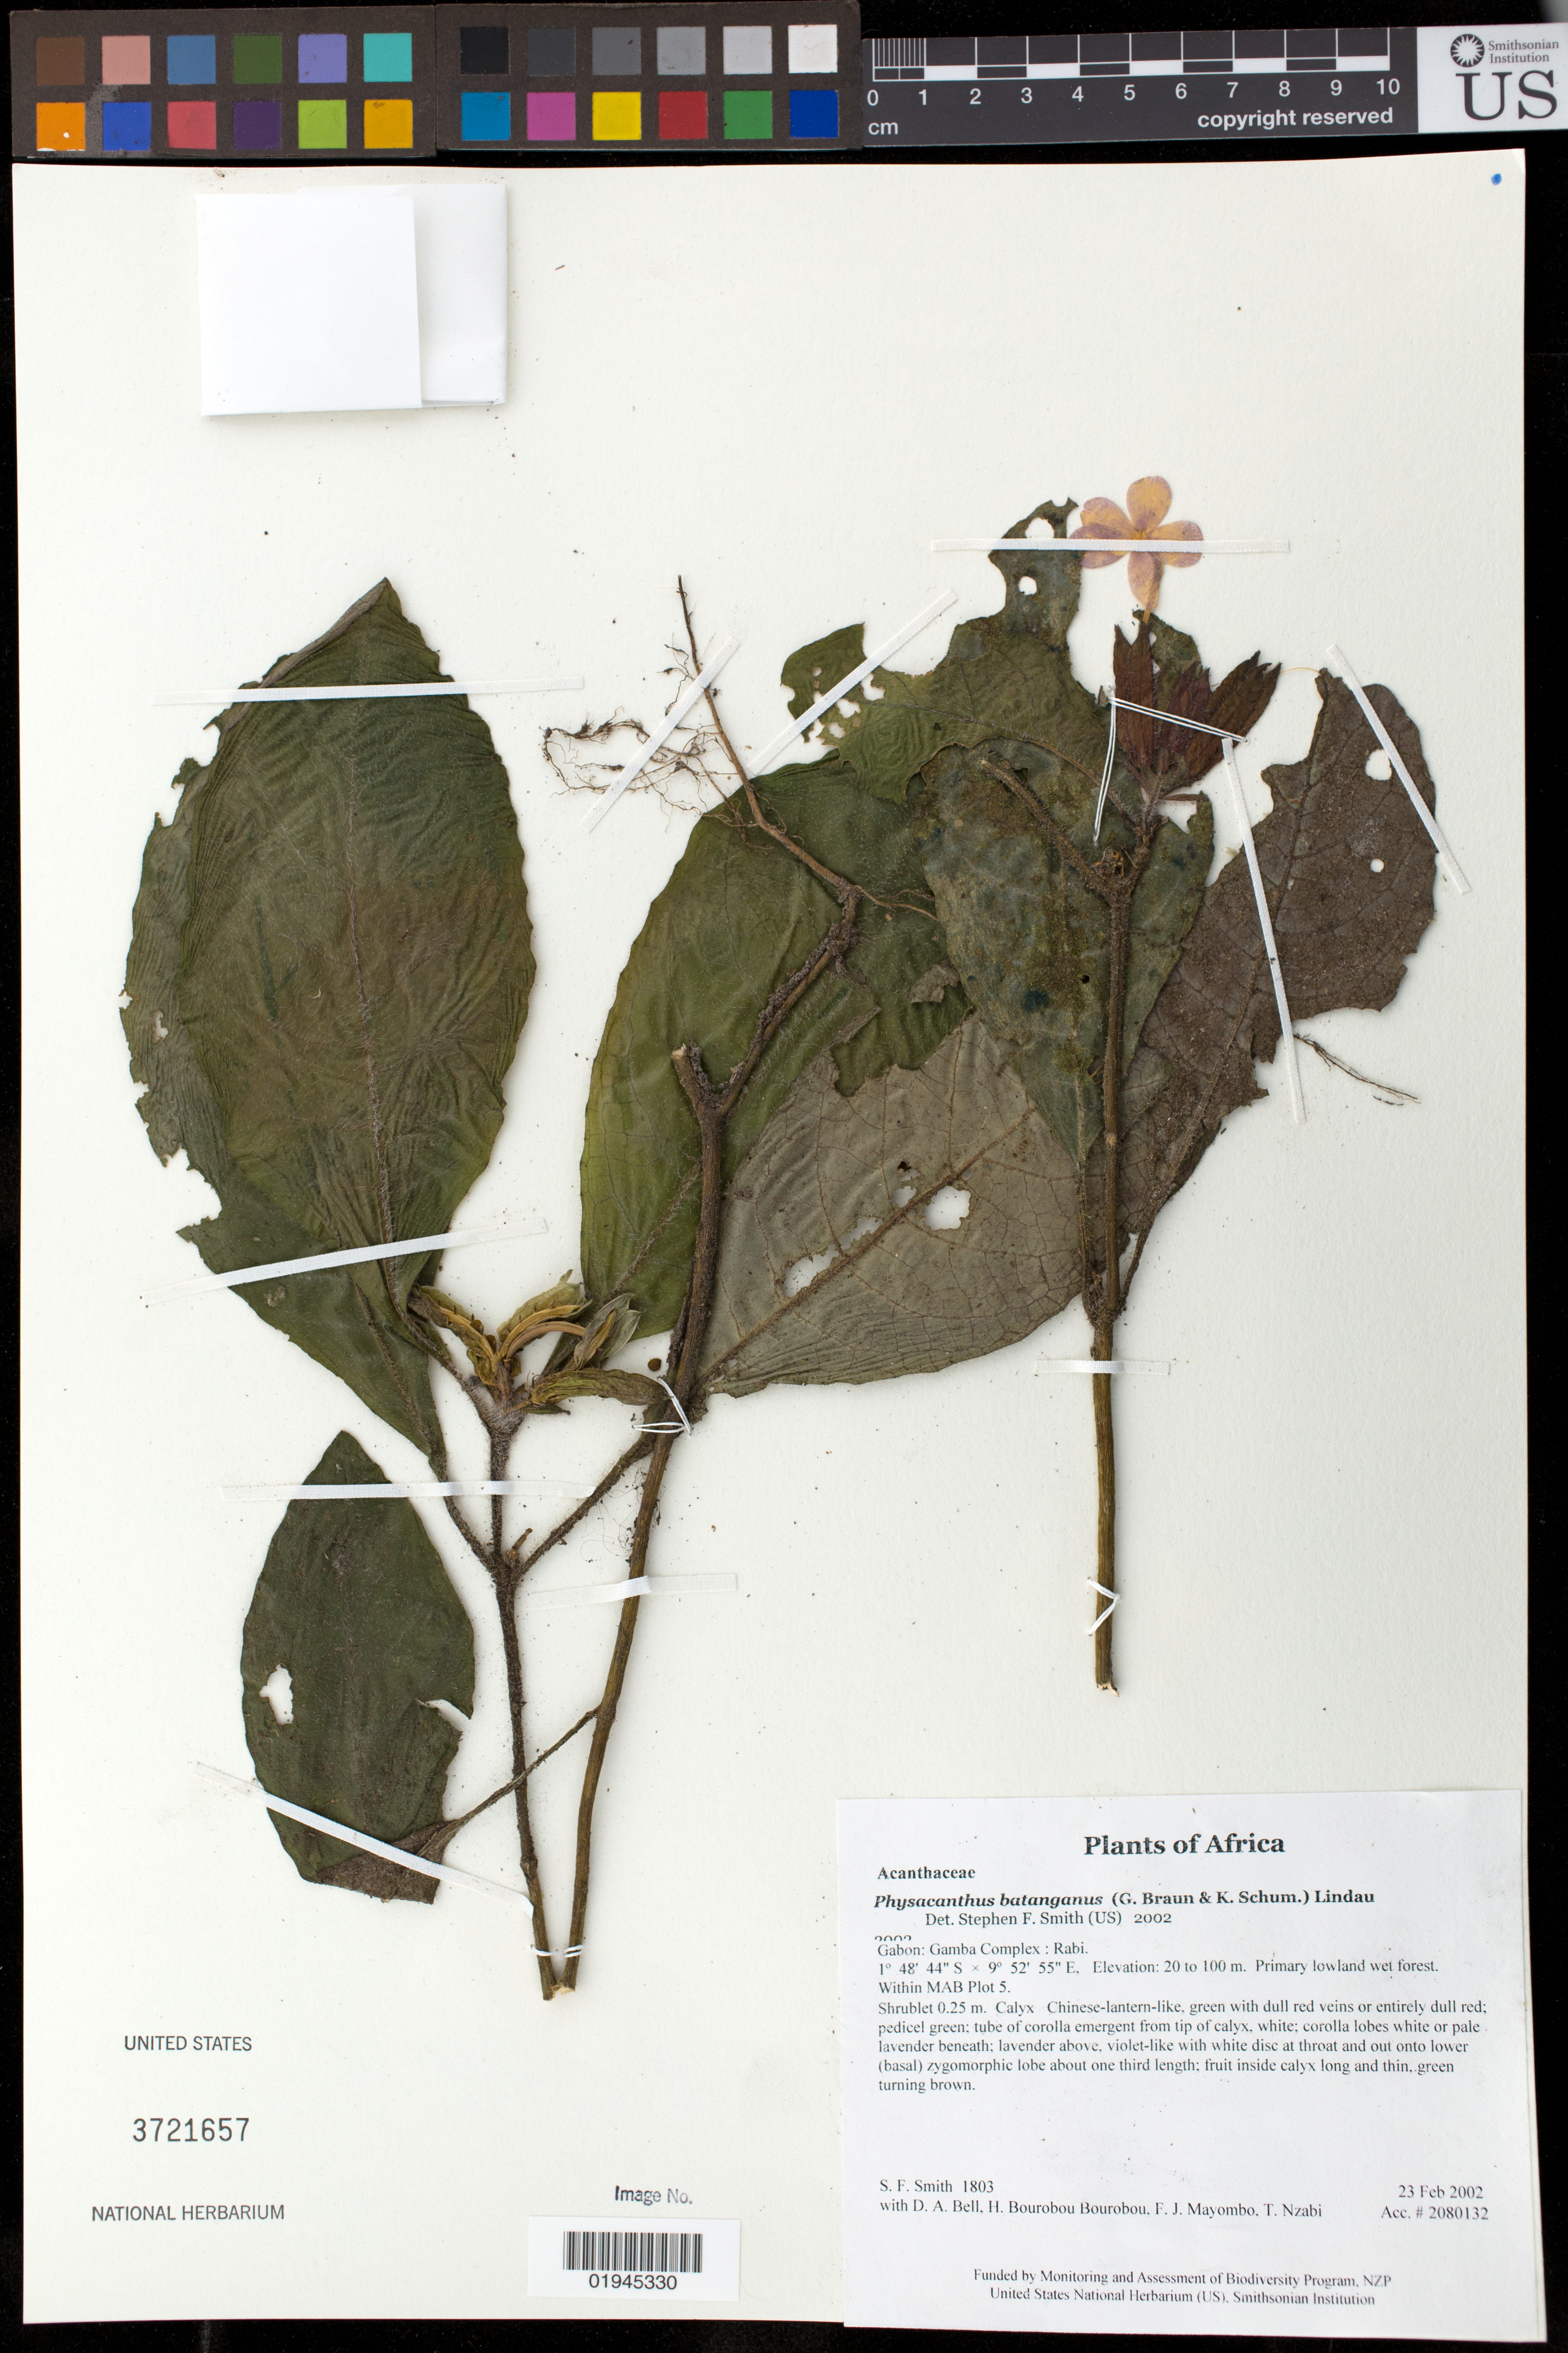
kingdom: Plantae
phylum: Tracheophyta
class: Magnoliopsida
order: Lamiales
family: Acanthaceae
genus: Physacanthus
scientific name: Physacanthus batanganus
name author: (G. Braun & K. Schum.) Lindau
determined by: Smith, Stephen F., (US), NMNH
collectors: S.F. Smith, D. A. Bell, H. Bourobou Bourobou & F. J. Mayombo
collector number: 1803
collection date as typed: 23 Feb 2002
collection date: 2002-02-23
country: Gabon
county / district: Gamba Complex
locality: Rabi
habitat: Primary lowland wet forest. Within MAB Plot 5.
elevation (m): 20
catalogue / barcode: US 3721657